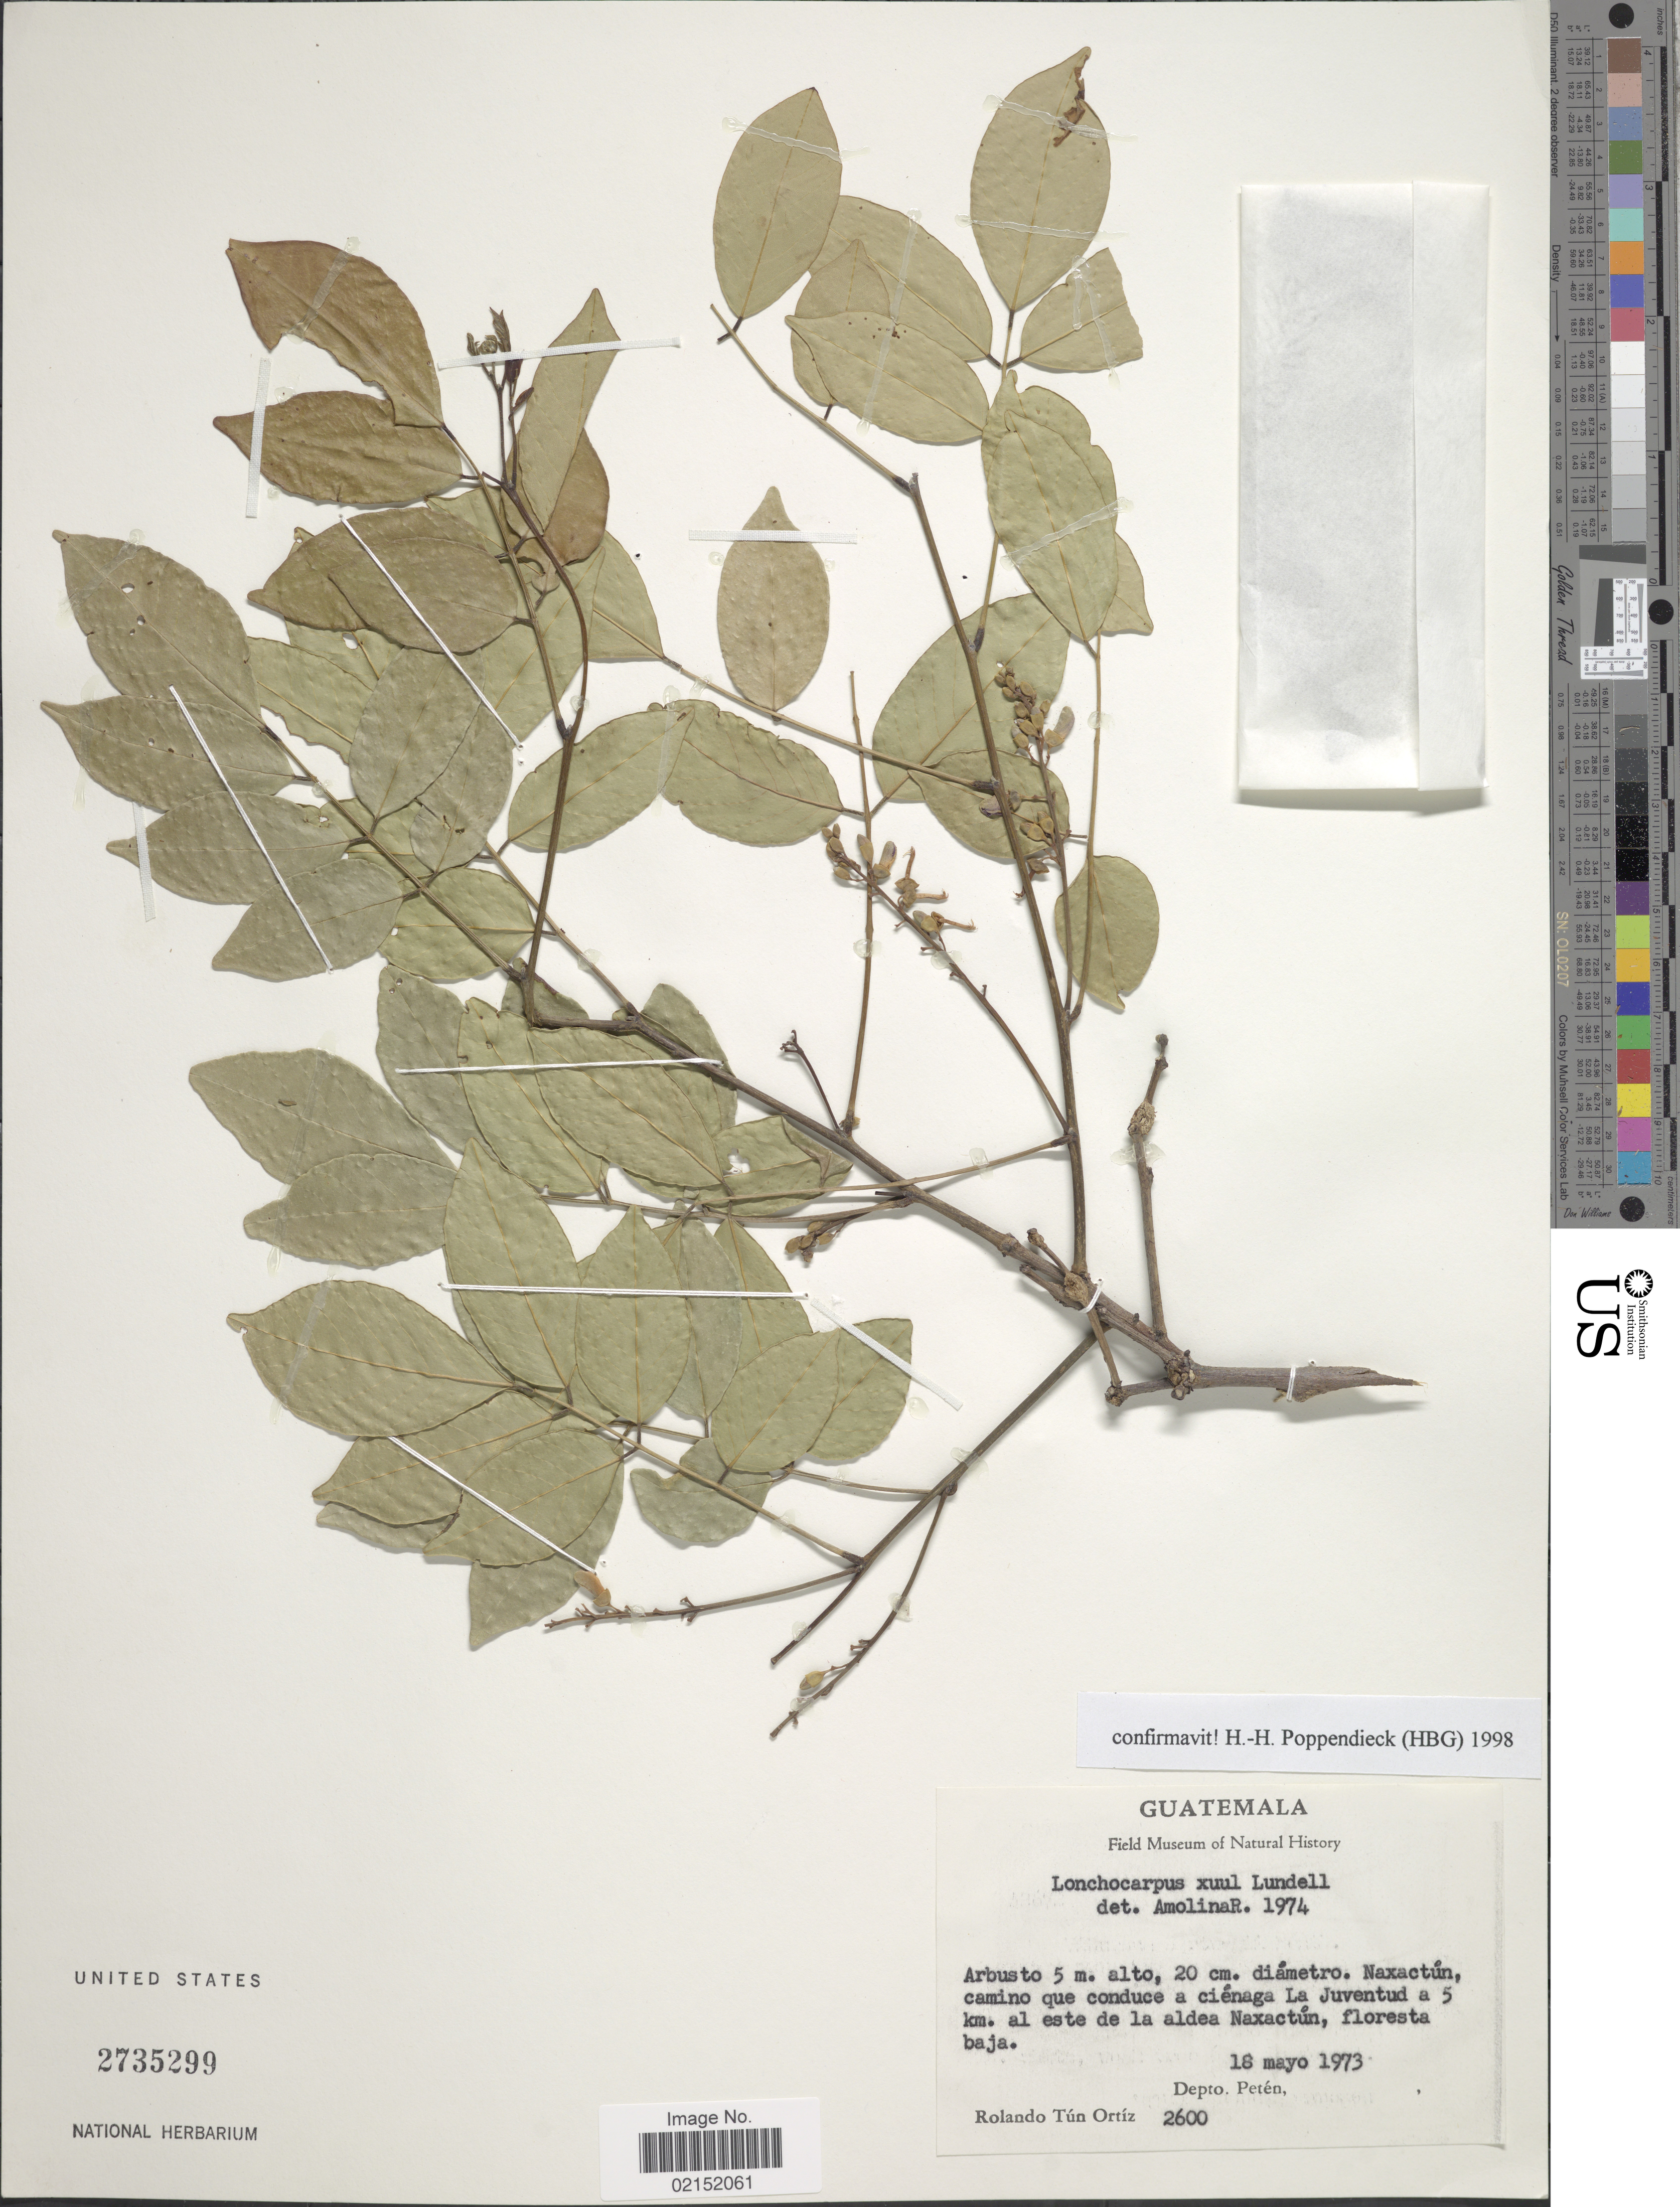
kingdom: Plantae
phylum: Tracheophyta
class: Magnoliopsida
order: Fabales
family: Fabaceae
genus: Lonchocarpus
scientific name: Lonchocarpus xuul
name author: Lundell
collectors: R. Tún Ortíz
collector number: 2600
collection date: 1973-05-18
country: Guatemala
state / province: El Petén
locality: Naxactun, camino que conduce a cienaga La Juventad a 5 km. al este de la aldea Naxactun, floresta baja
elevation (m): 5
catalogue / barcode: US 2735299